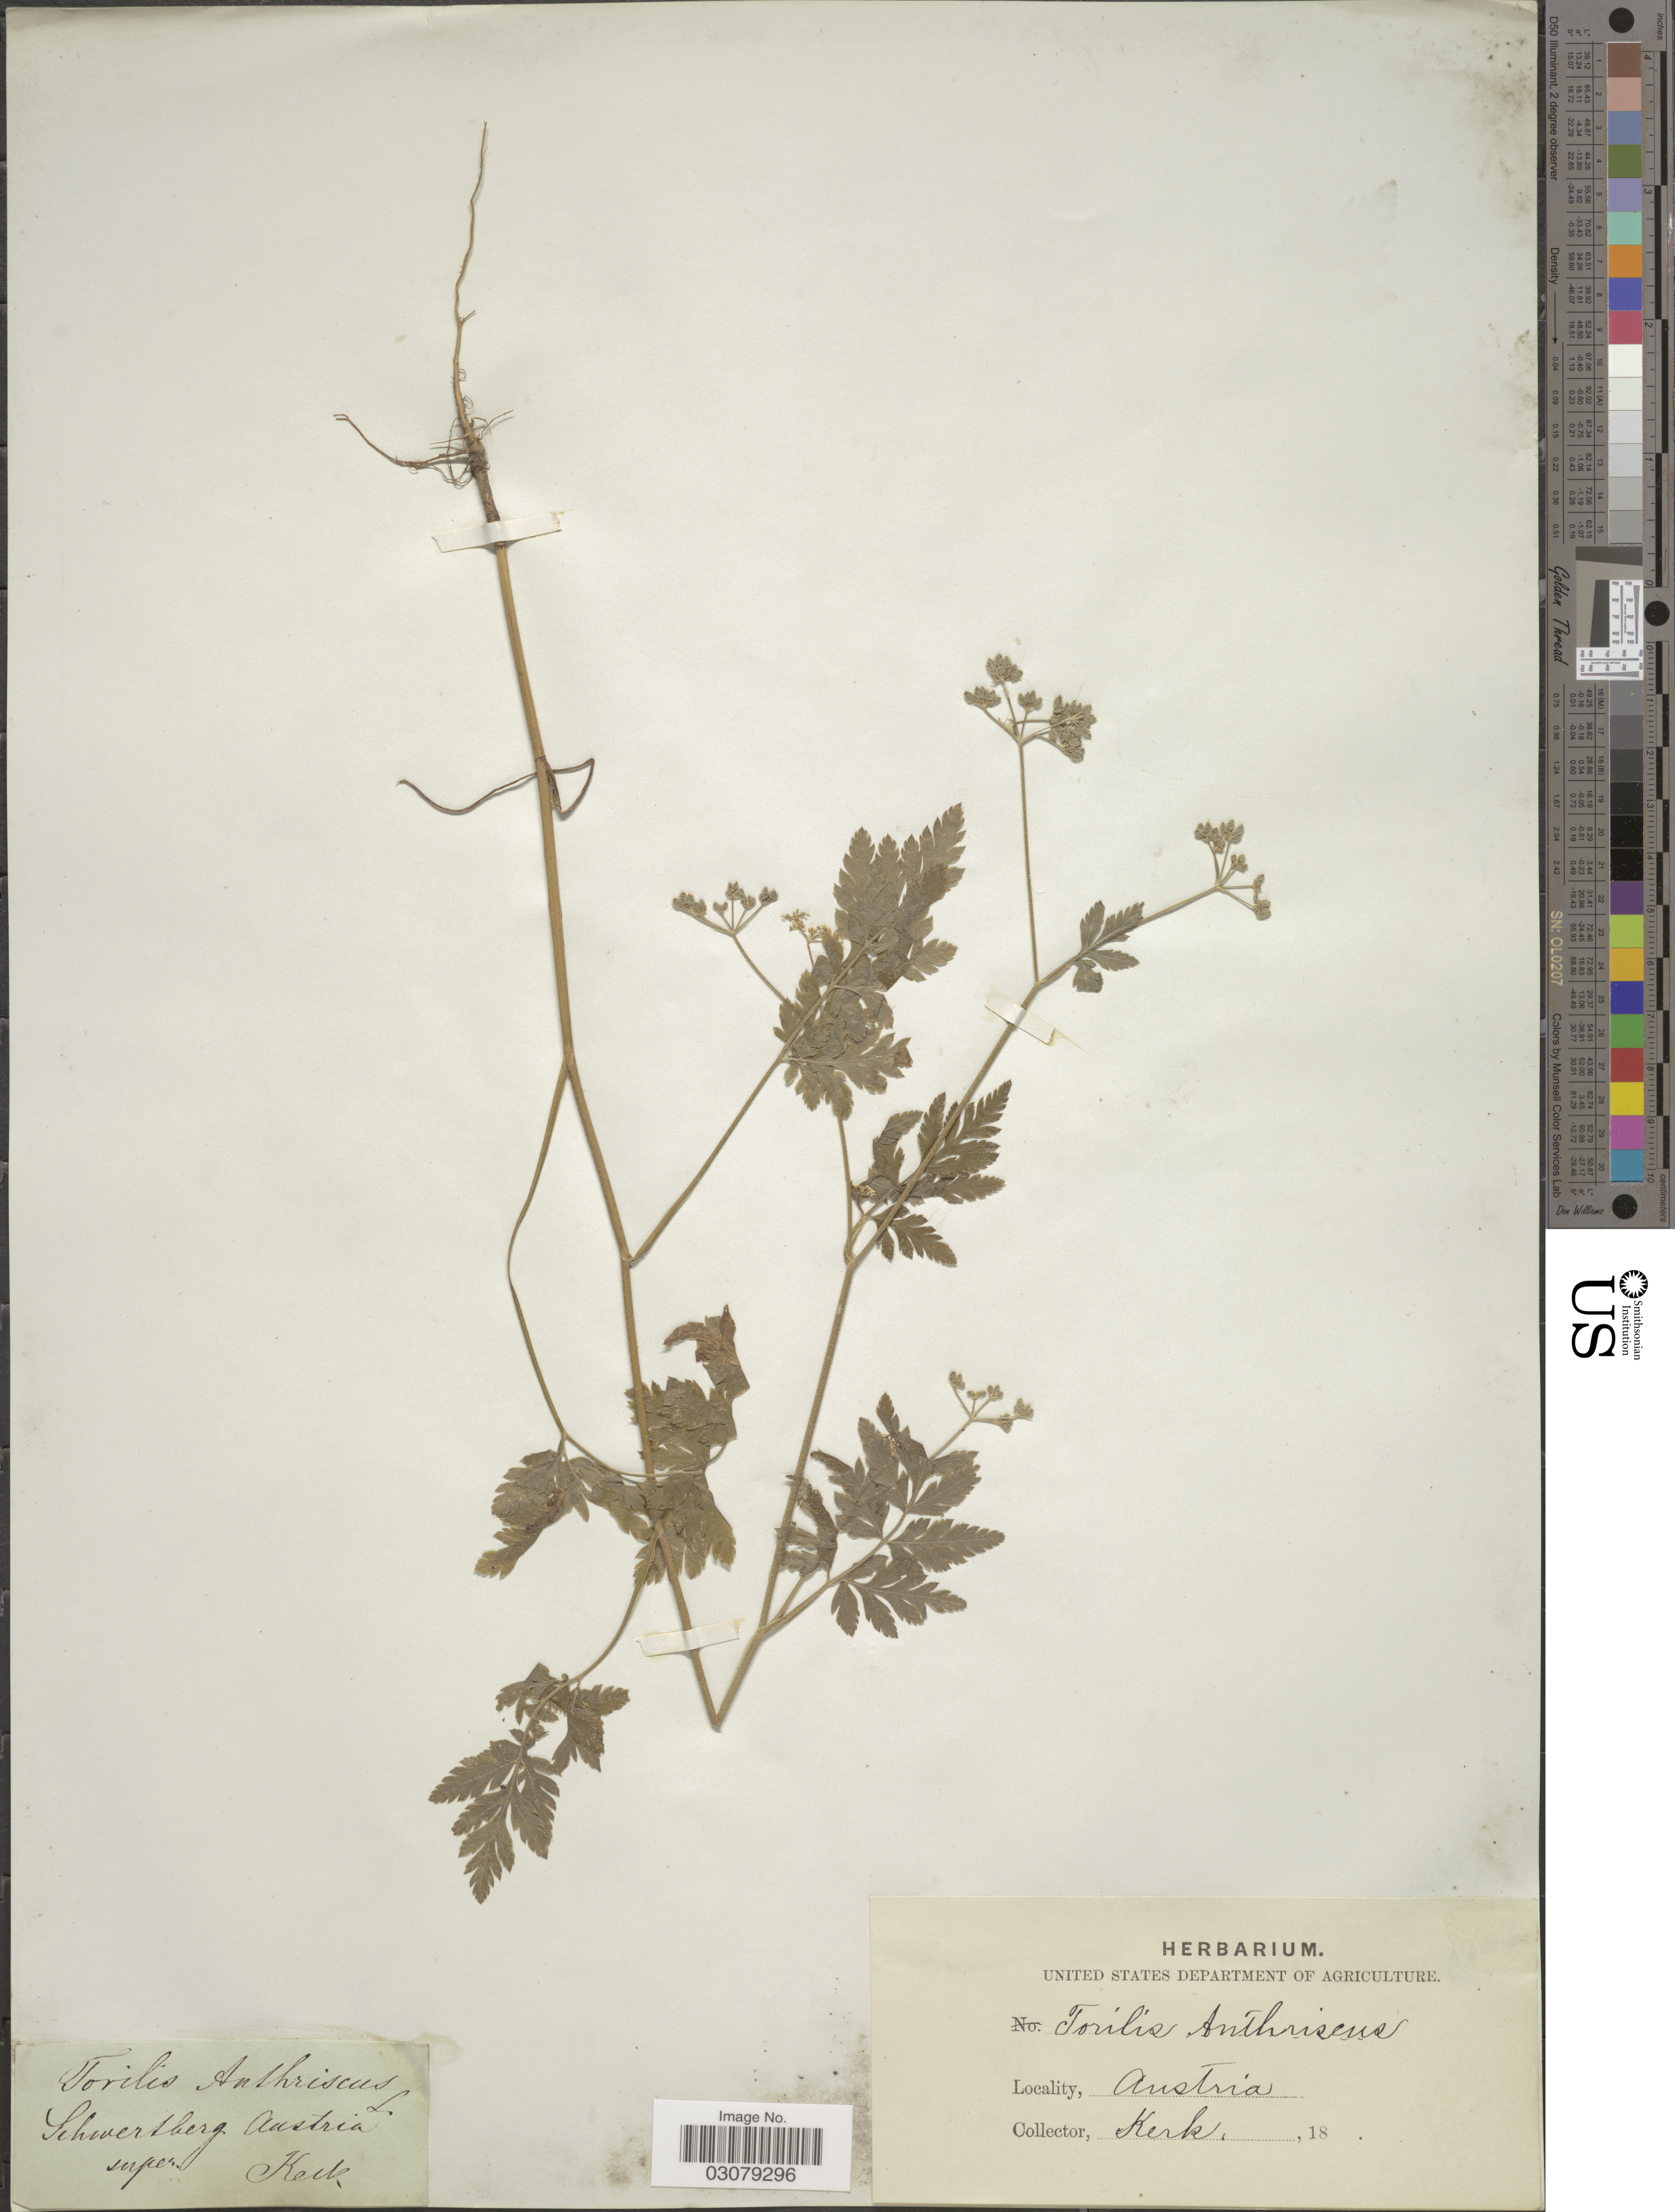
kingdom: Plantae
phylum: Tracheophyta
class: Magnoliopsida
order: Apiales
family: Apiaceae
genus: Torilis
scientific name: Torilis japonica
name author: (Houtt.) DC.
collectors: Kerk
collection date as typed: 18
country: Austria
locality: Schwertberg.